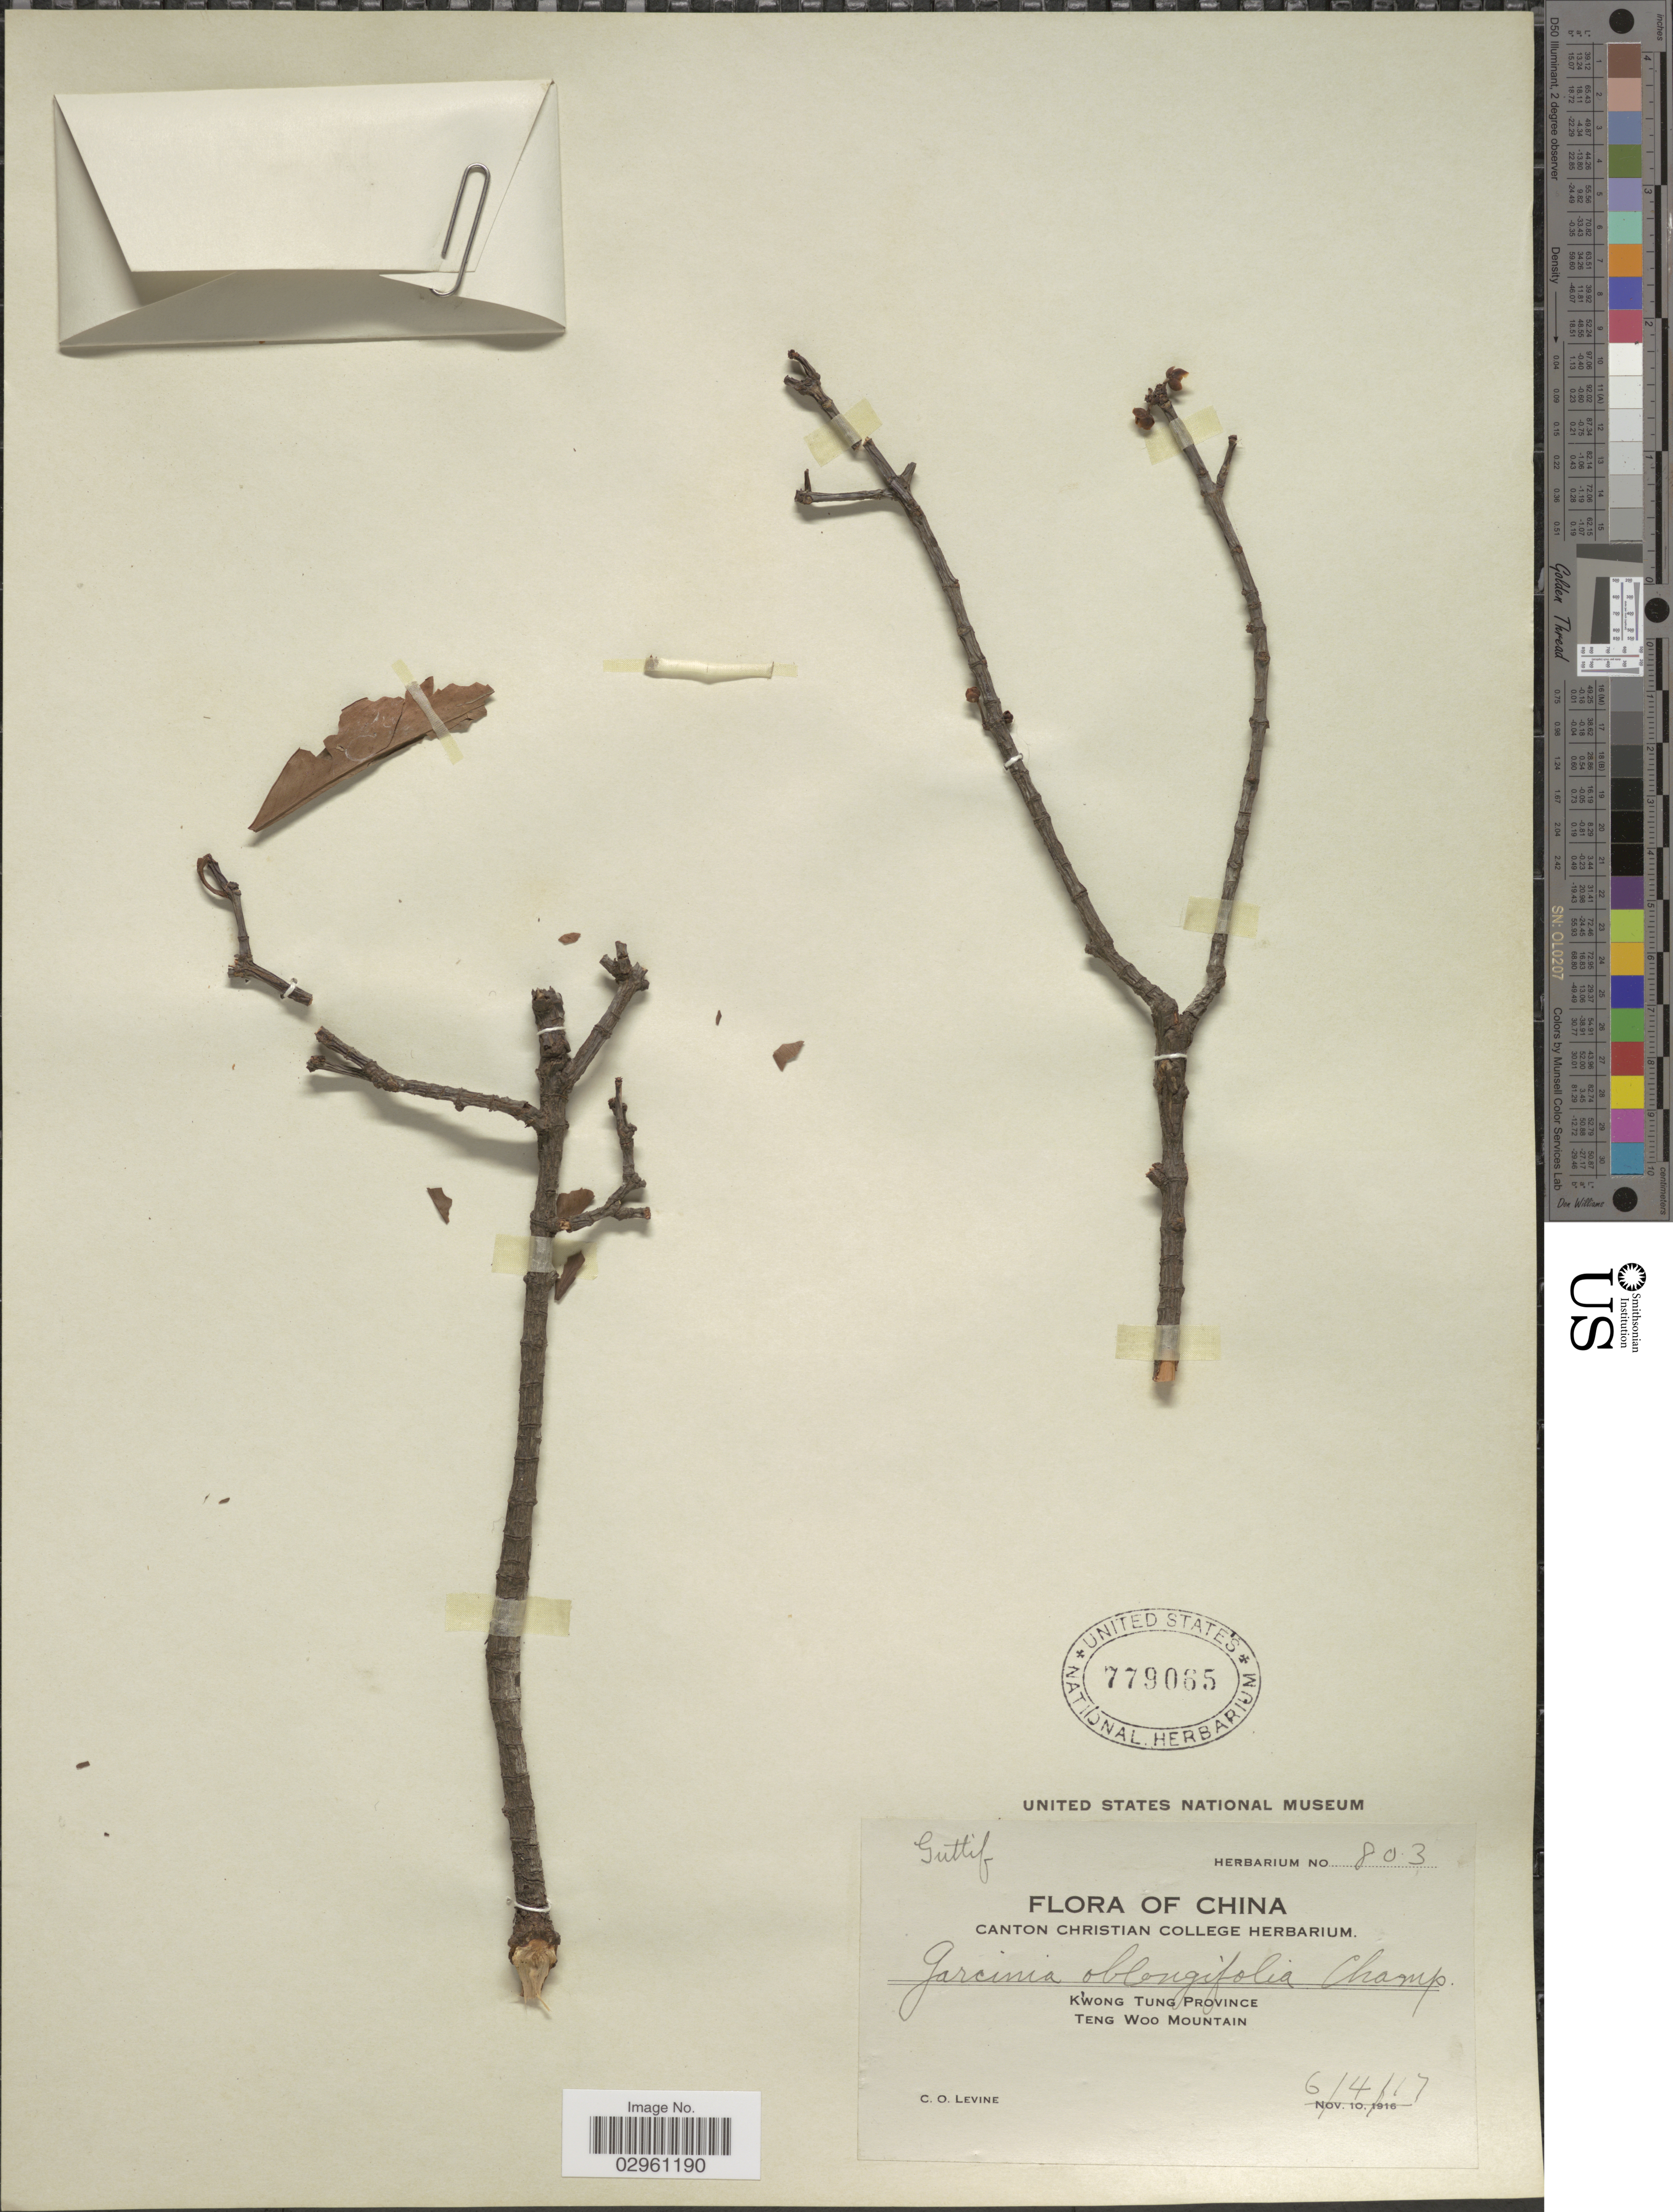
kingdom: Plantae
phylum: Tracheophyta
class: Magnoliopsida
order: Malpighiales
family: Clusiaceae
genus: Garcinia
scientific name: Garcinia oblongifolia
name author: Champ. ex Benth.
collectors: C. O. Levine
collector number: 803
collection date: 1917-04-06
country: China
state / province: Guangdong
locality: Kwong Tung Province. Teng Woo Mountain.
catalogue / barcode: US 779065